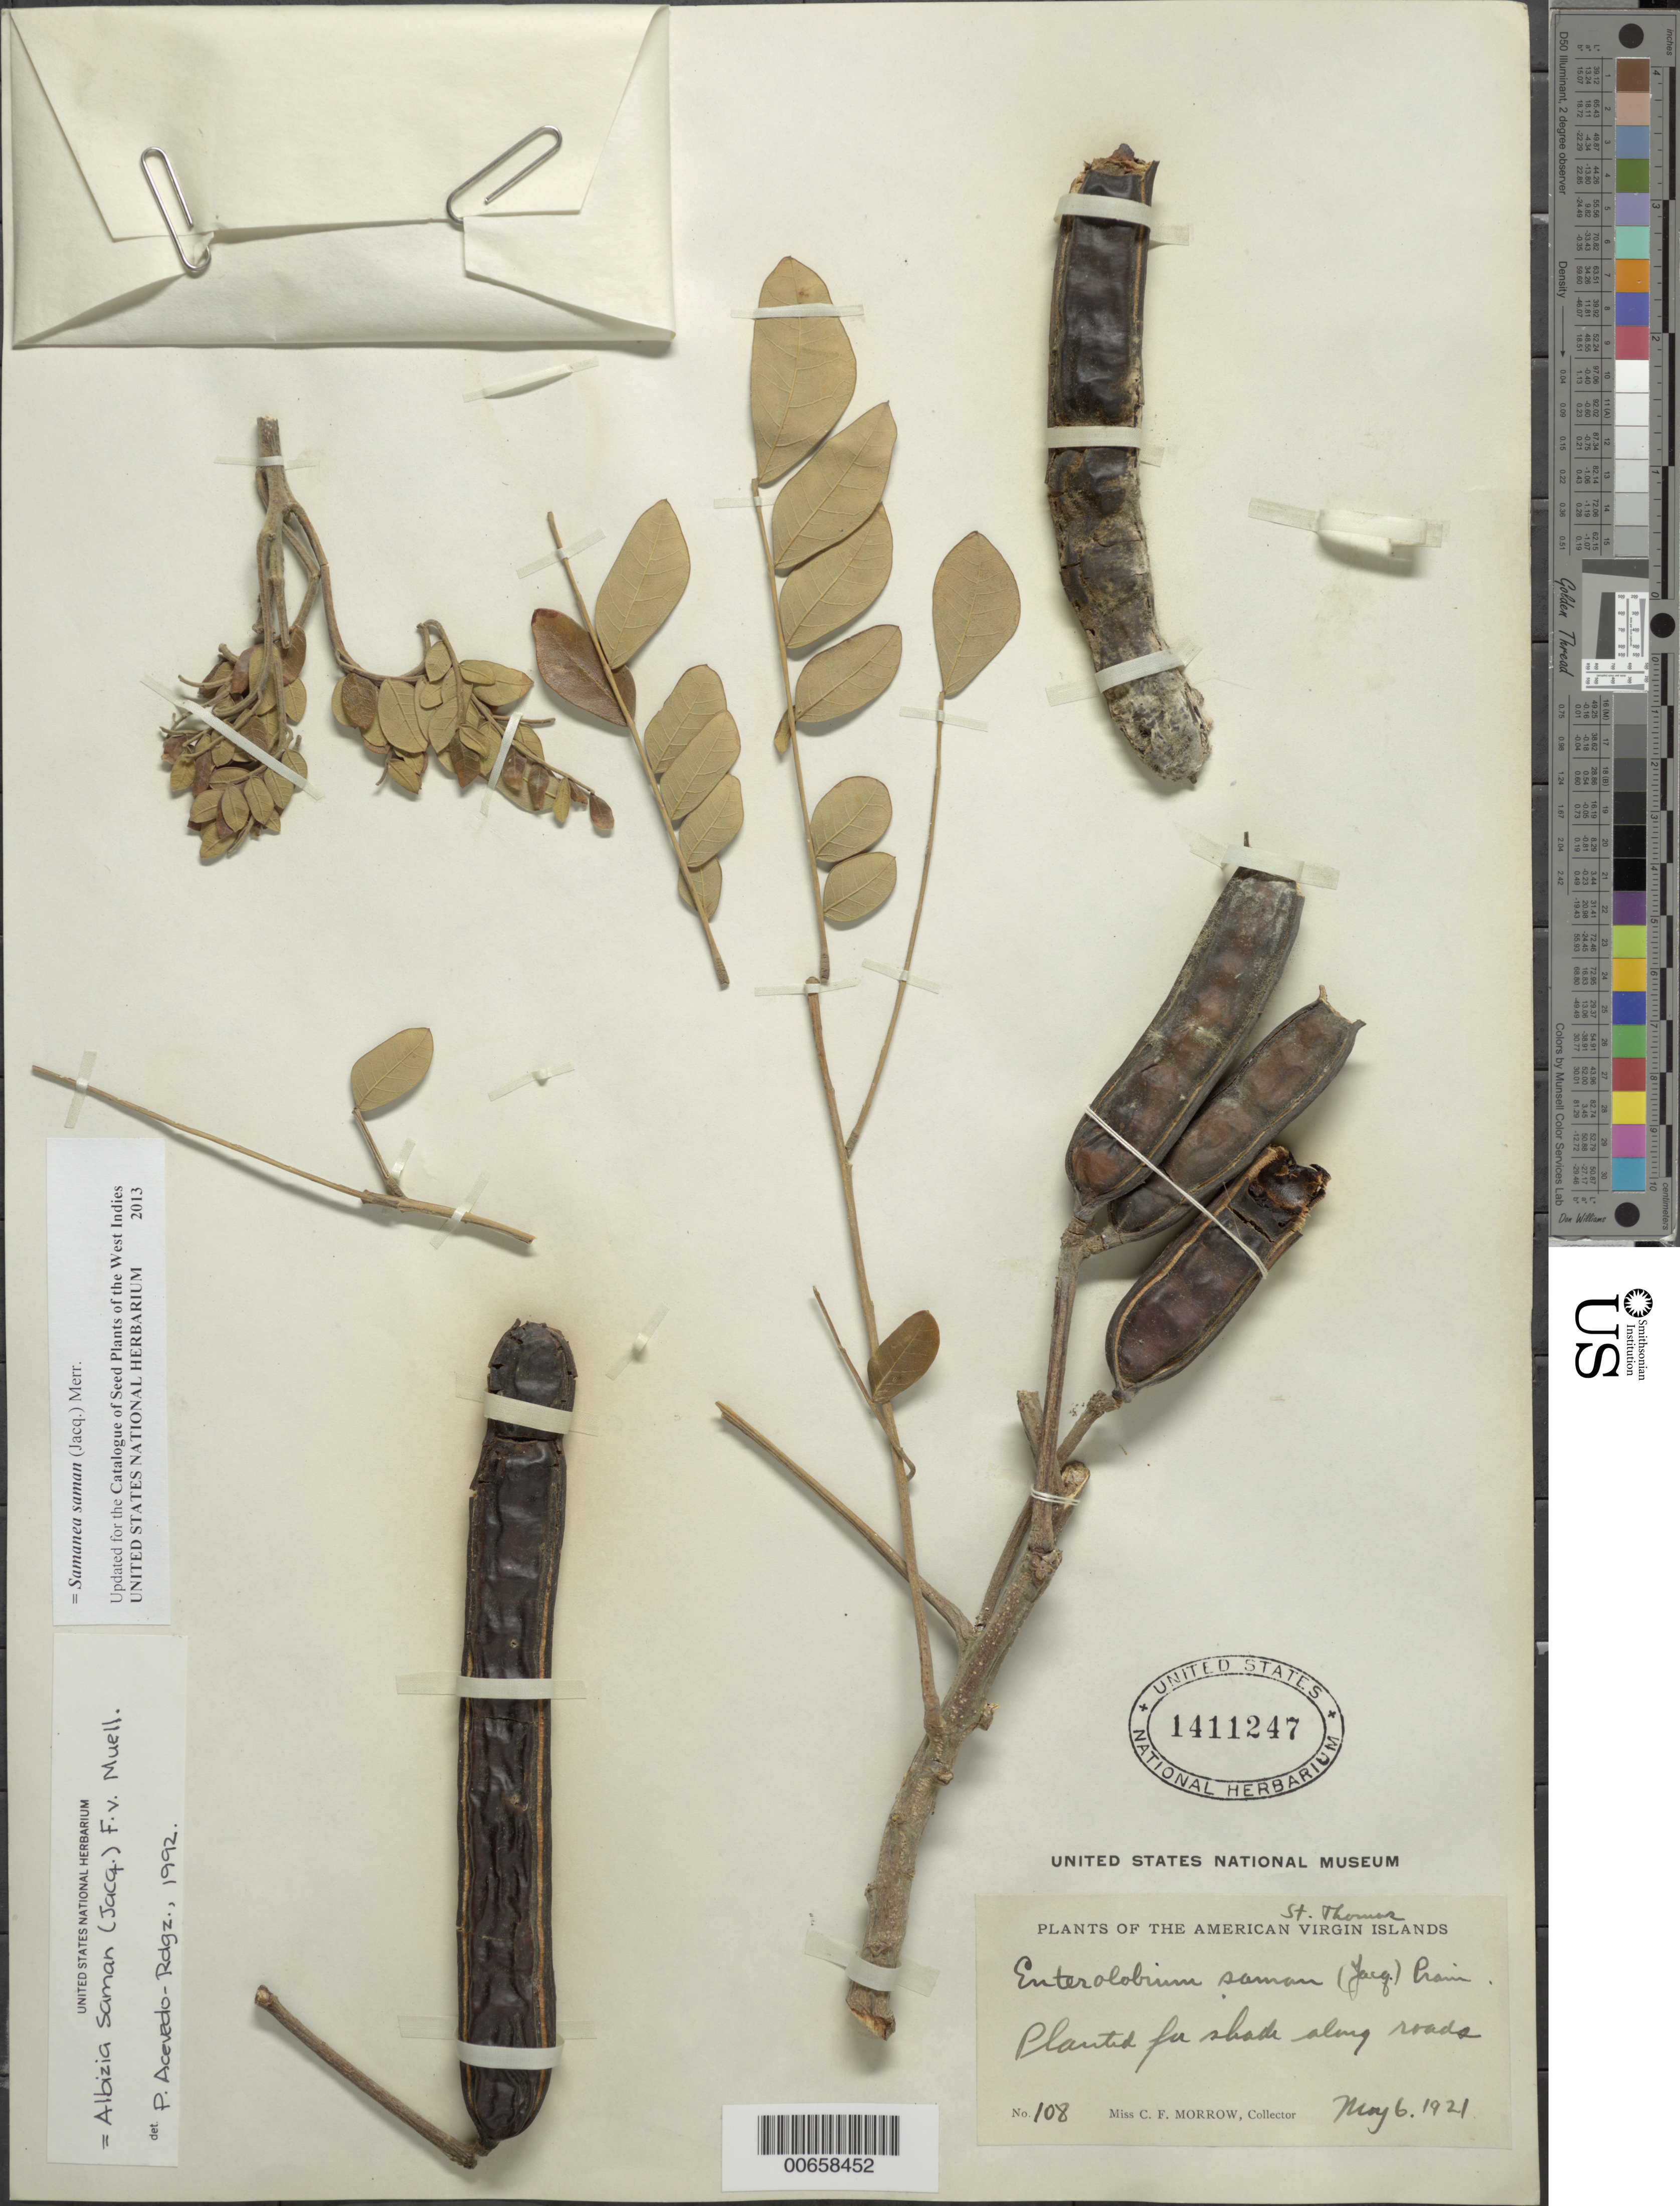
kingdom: Plantae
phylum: Tracheophyta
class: Magnoliopsida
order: Fabales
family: Fabaceae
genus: Samanea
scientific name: Samanea saman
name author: (Jacq.) Merr.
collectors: C. Morrow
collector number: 108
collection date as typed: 06 May 1921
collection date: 1921-05-06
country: U.S. Virgin Islands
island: St. Thomas Island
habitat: Along roads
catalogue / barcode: US 1411247